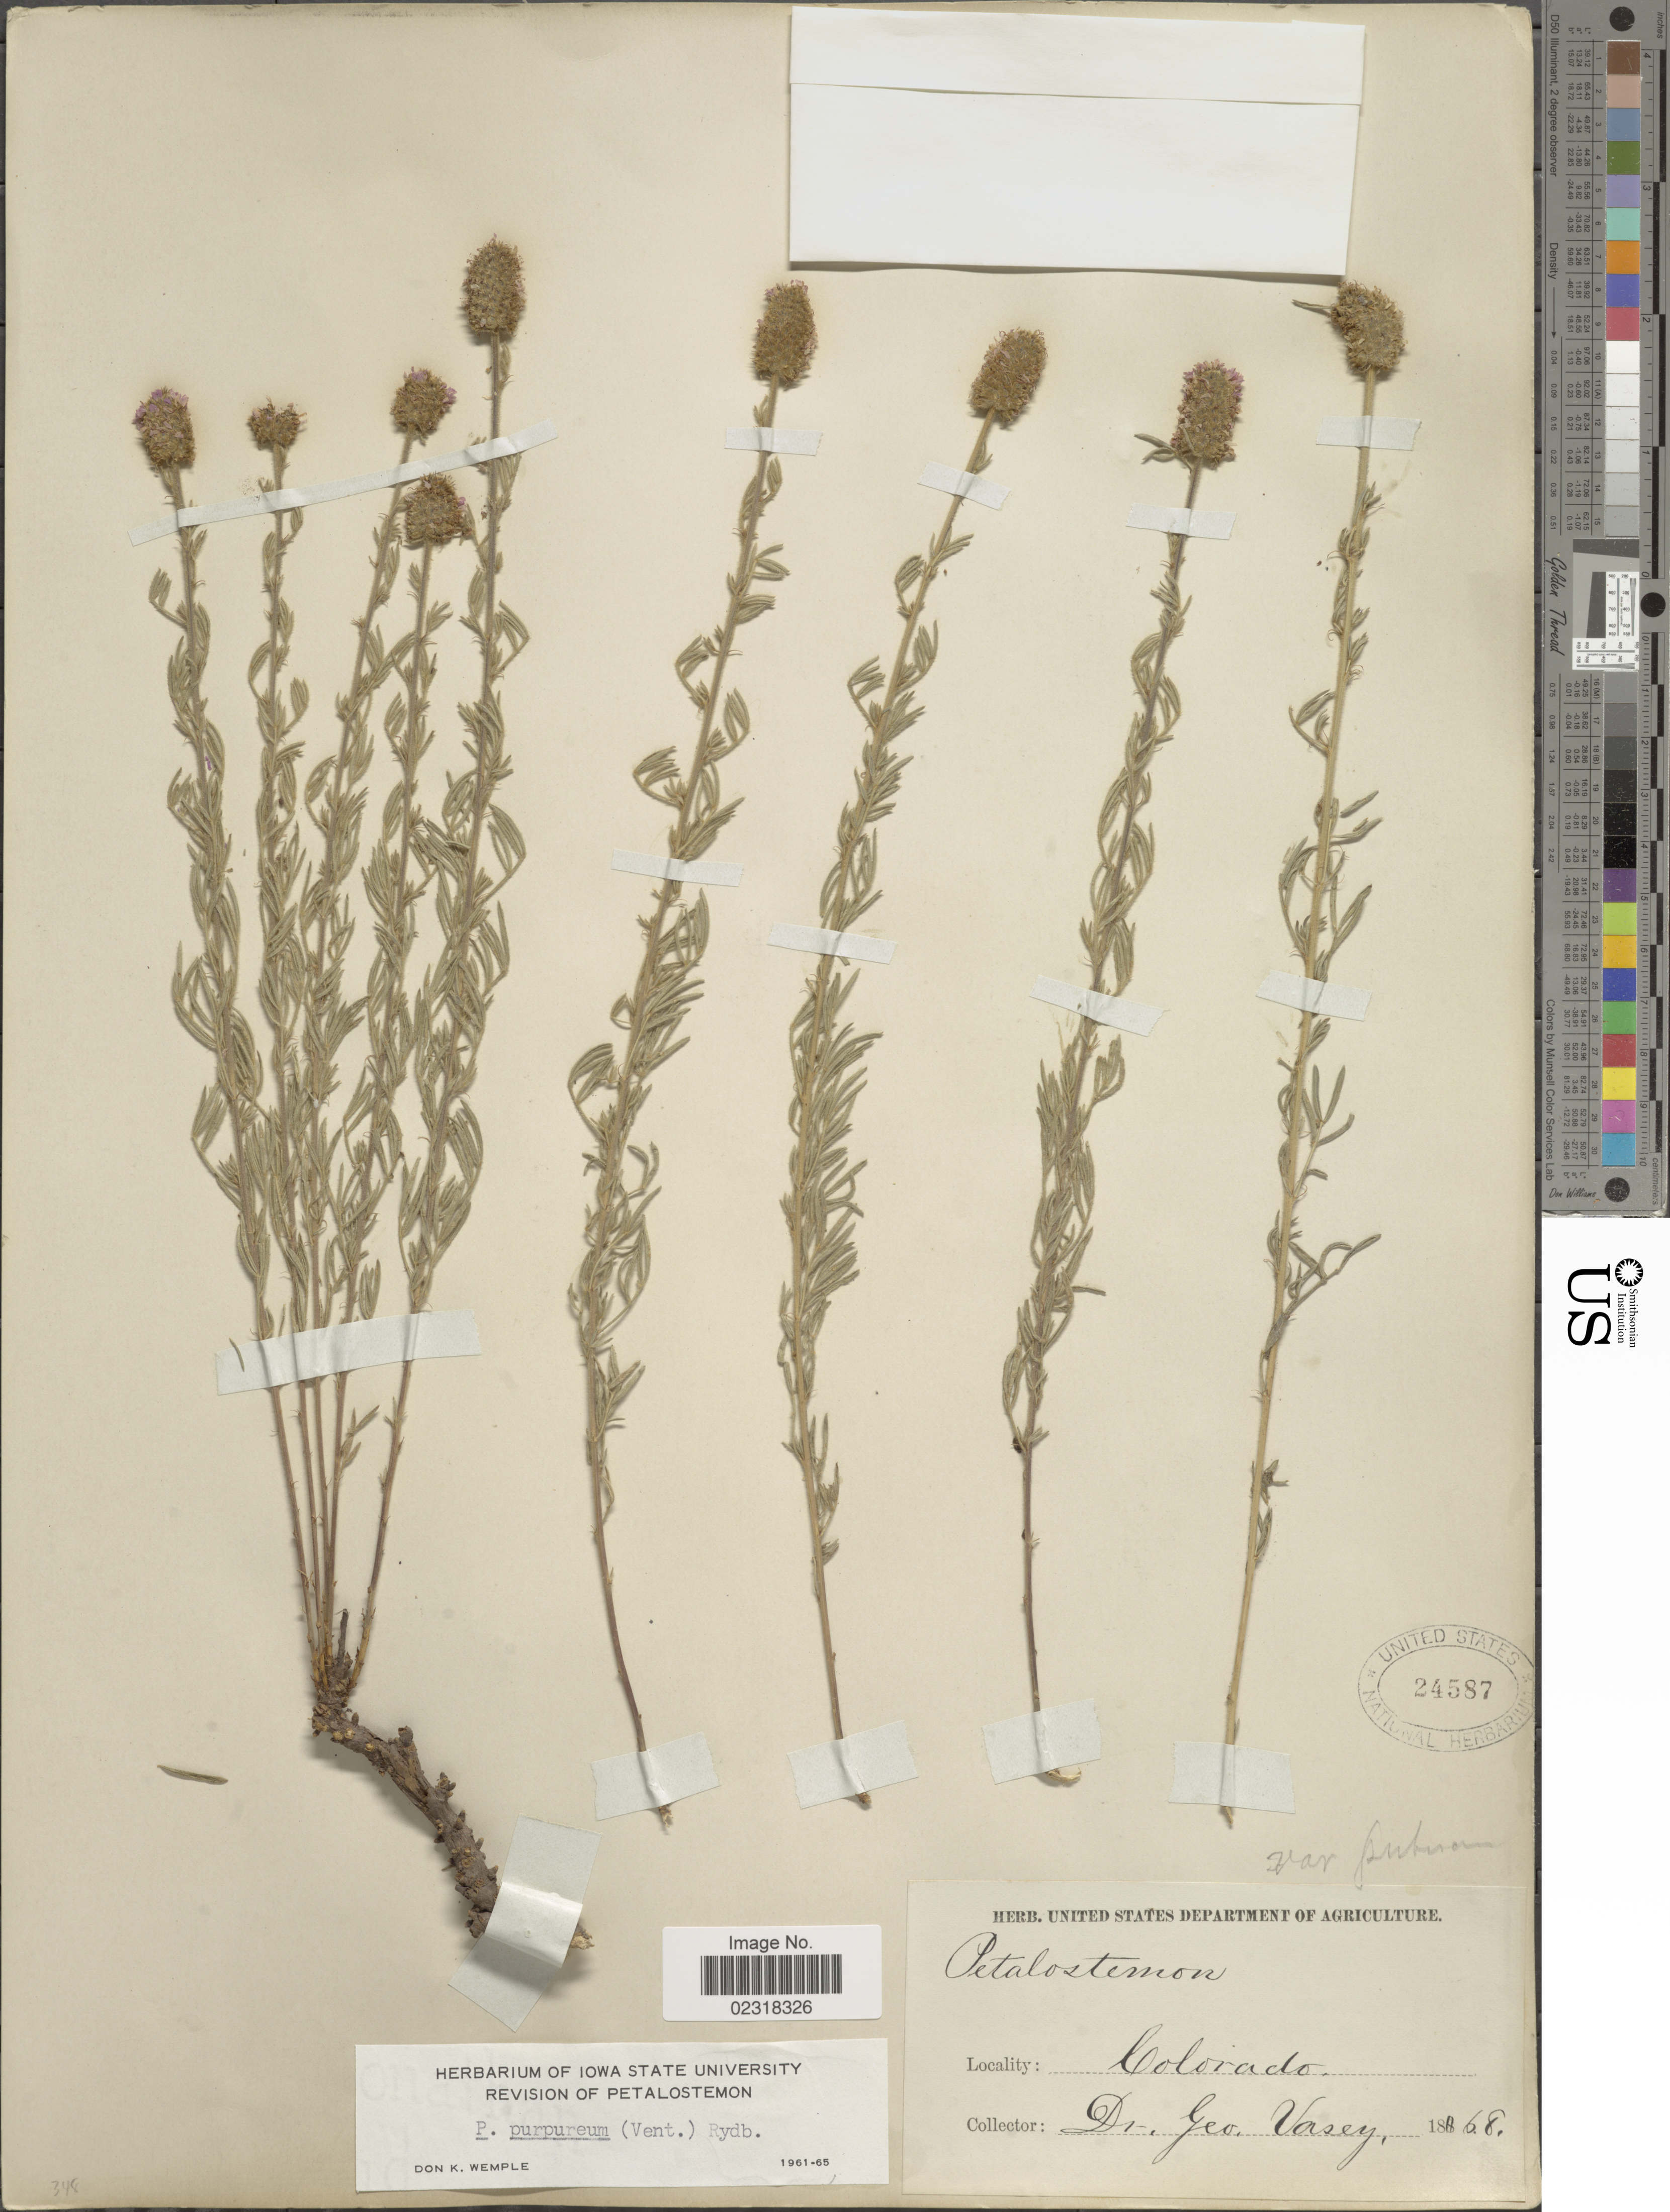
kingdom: Plantae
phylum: Tracheophyta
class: Magnoliopsida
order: Fabales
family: Fabaceae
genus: Dalea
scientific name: Dalea purpurea var. purpurea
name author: Vent.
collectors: G. Vasey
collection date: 1868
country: United States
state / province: Colorado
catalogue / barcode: US 24587